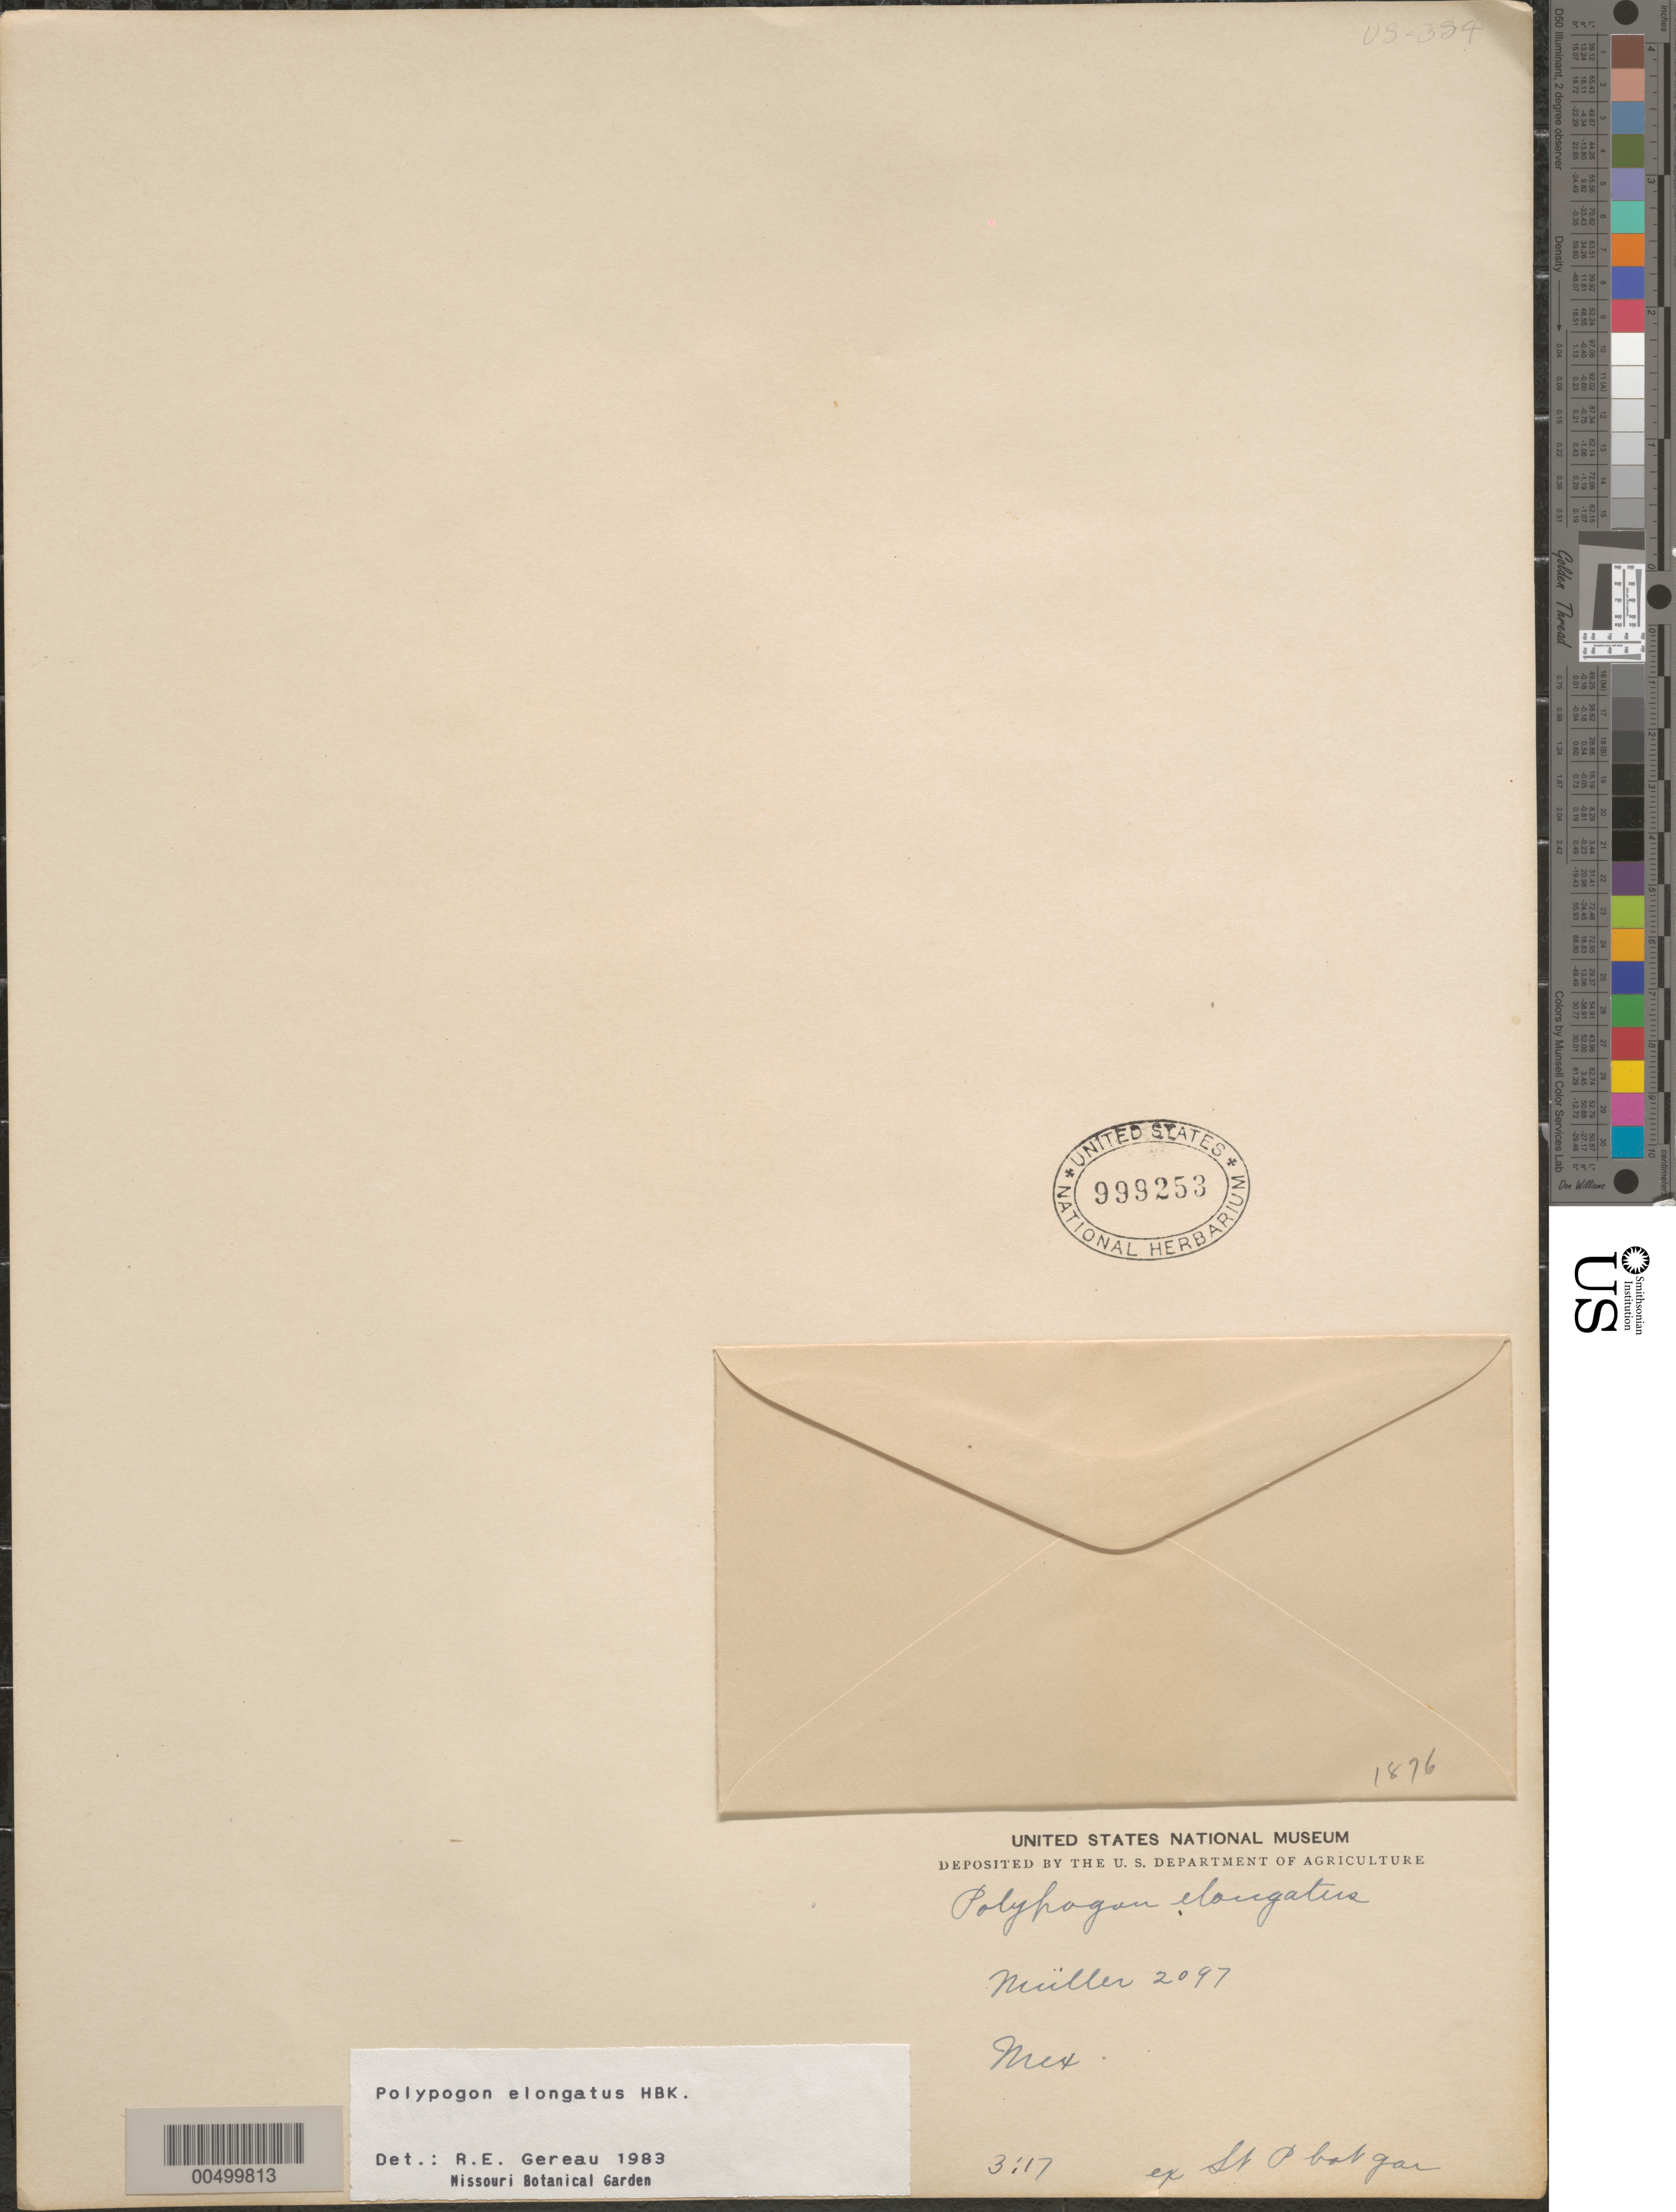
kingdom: Plantae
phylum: Tracheophyta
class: Liliopsida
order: Poales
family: Poaceae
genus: Chaetotropis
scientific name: Chaetotropis elongata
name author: (Kunth) Björkman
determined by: Poaceae Reorganization Project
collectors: -. Mller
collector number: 2097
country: Mexico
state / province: Durango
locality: San Ramon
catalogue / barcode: US 999253